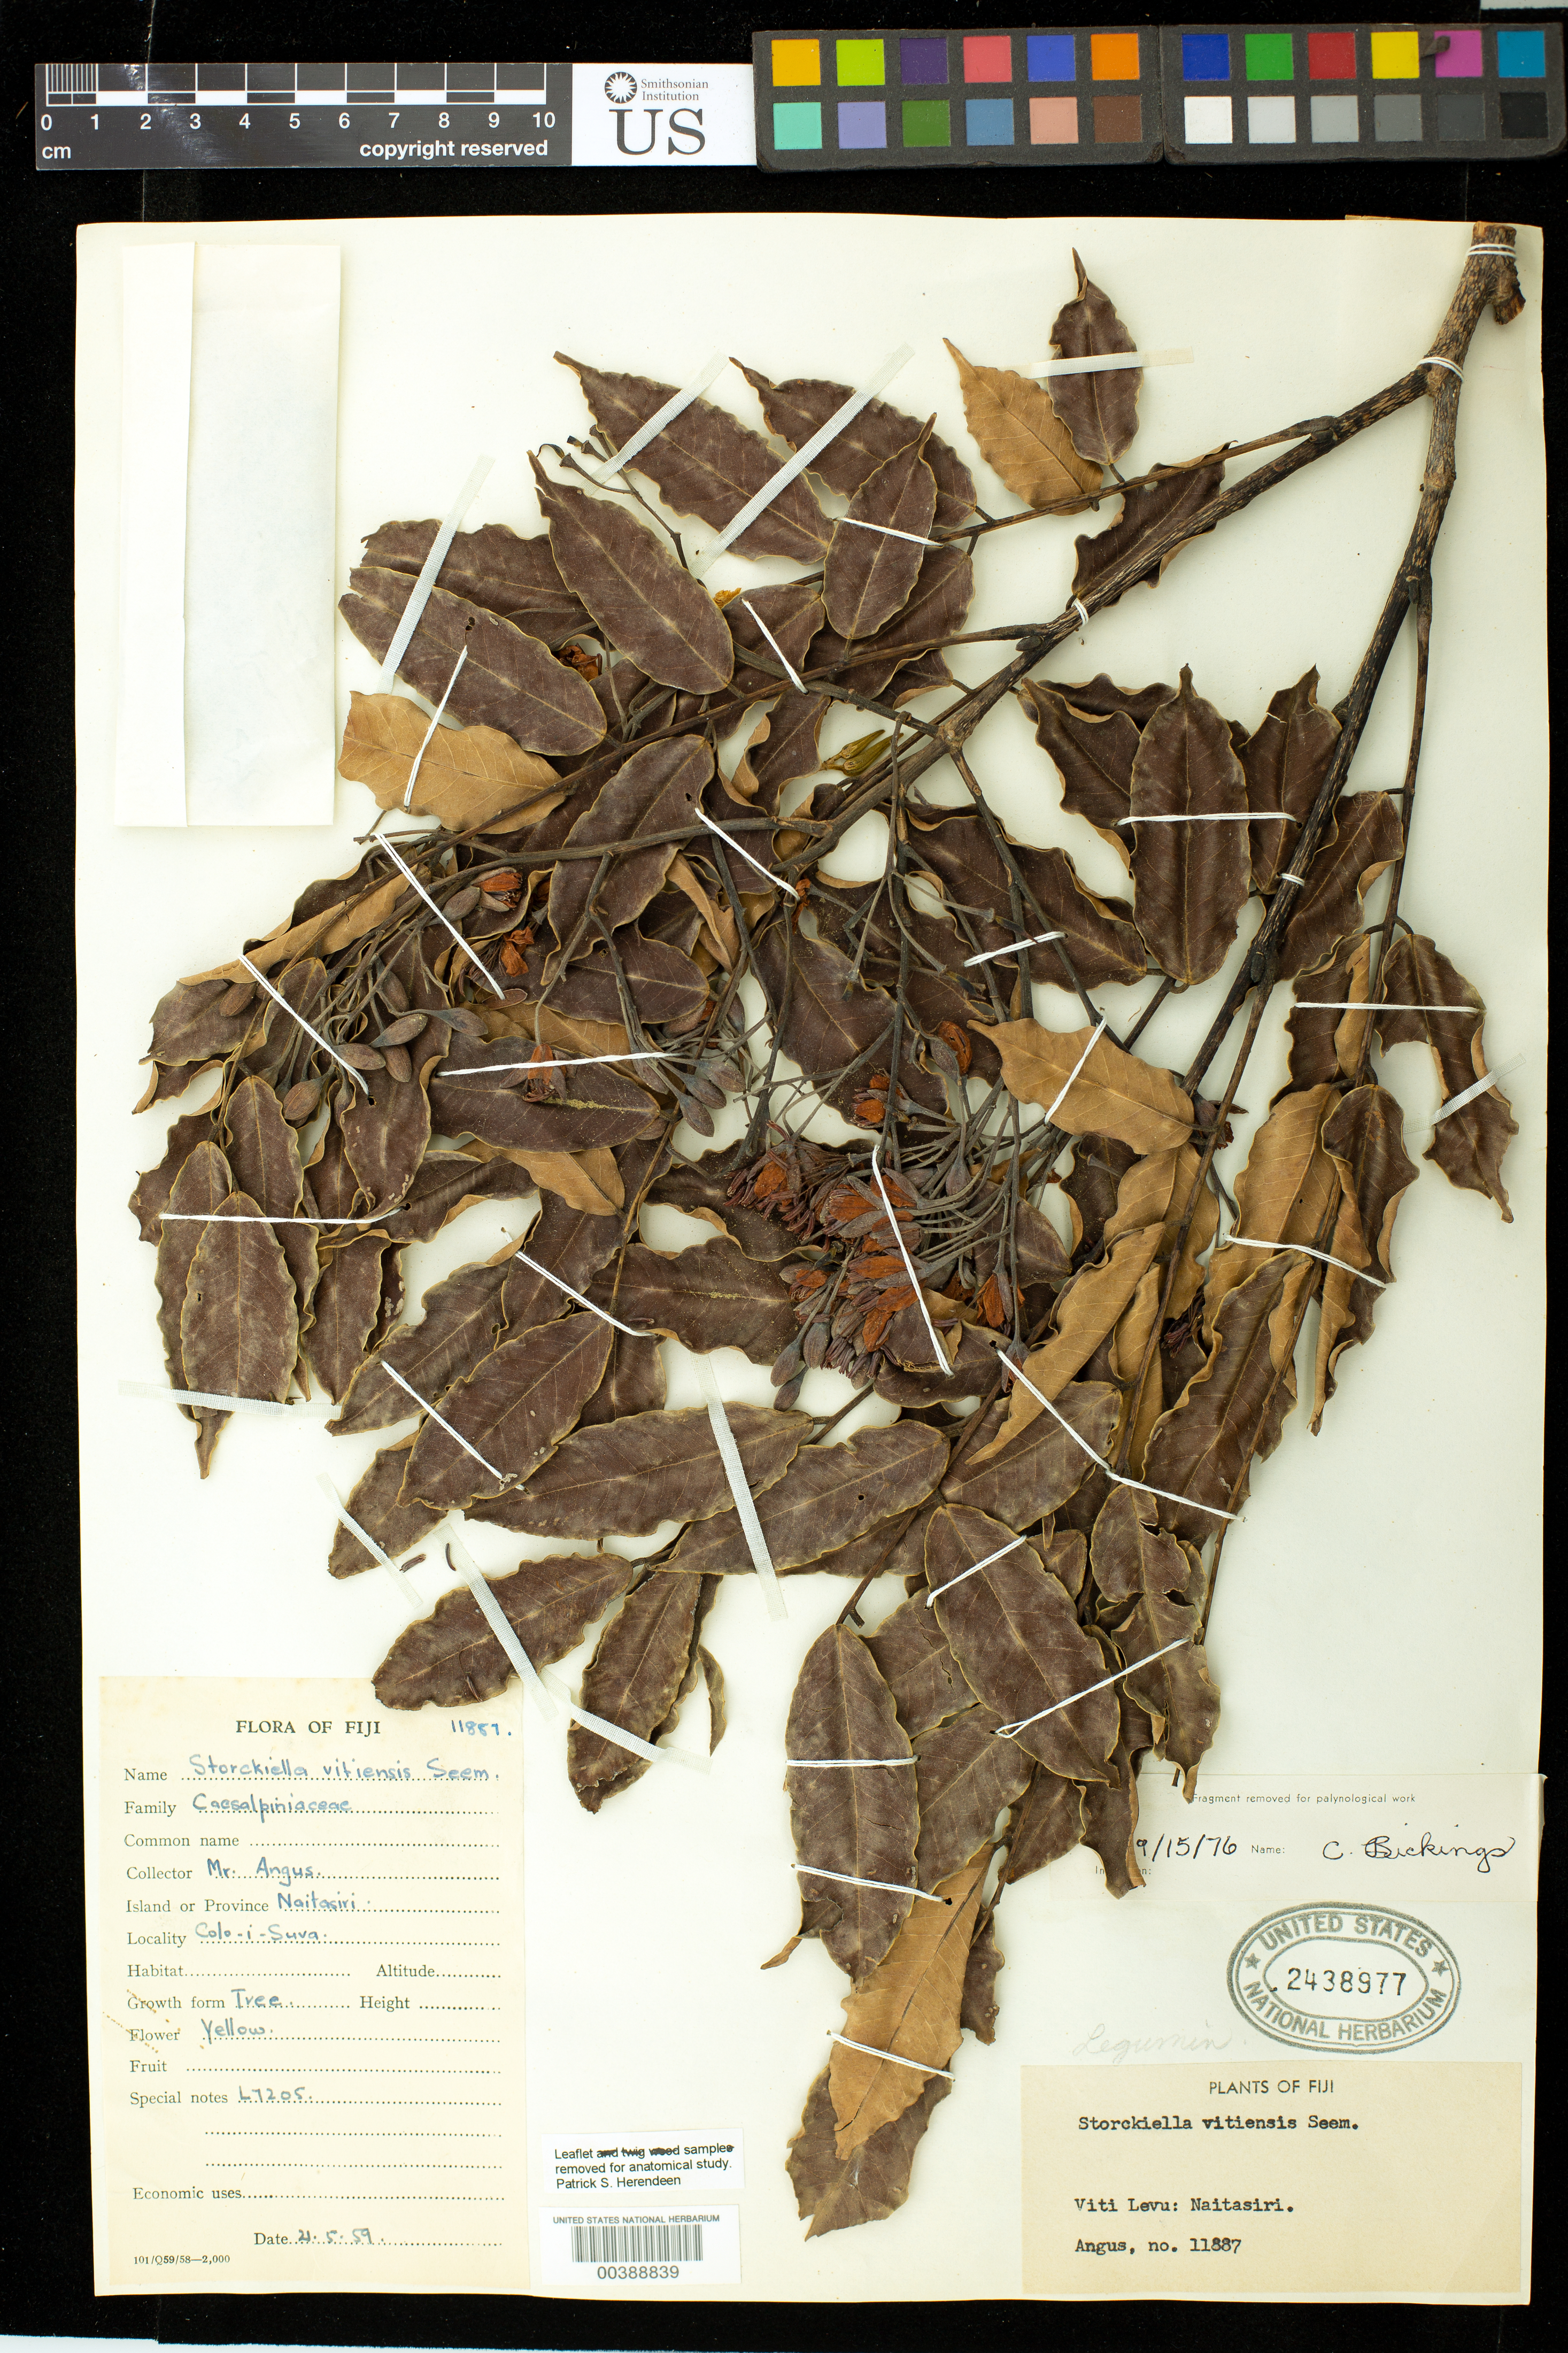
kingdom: Plantae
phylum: Tracheophyta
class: Magnoliopsida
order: Fabales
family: Fabaceae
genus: Storckiella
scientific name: Storckiella vitiensis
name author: Seem.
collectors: -. Angus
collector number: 11857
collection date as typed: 21 May 1959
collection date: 1959-05-21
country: Fiji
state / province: Central Division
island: Viti Levu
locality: Naitasiri Prov.; colo-i-suva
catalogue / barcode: US 2438977